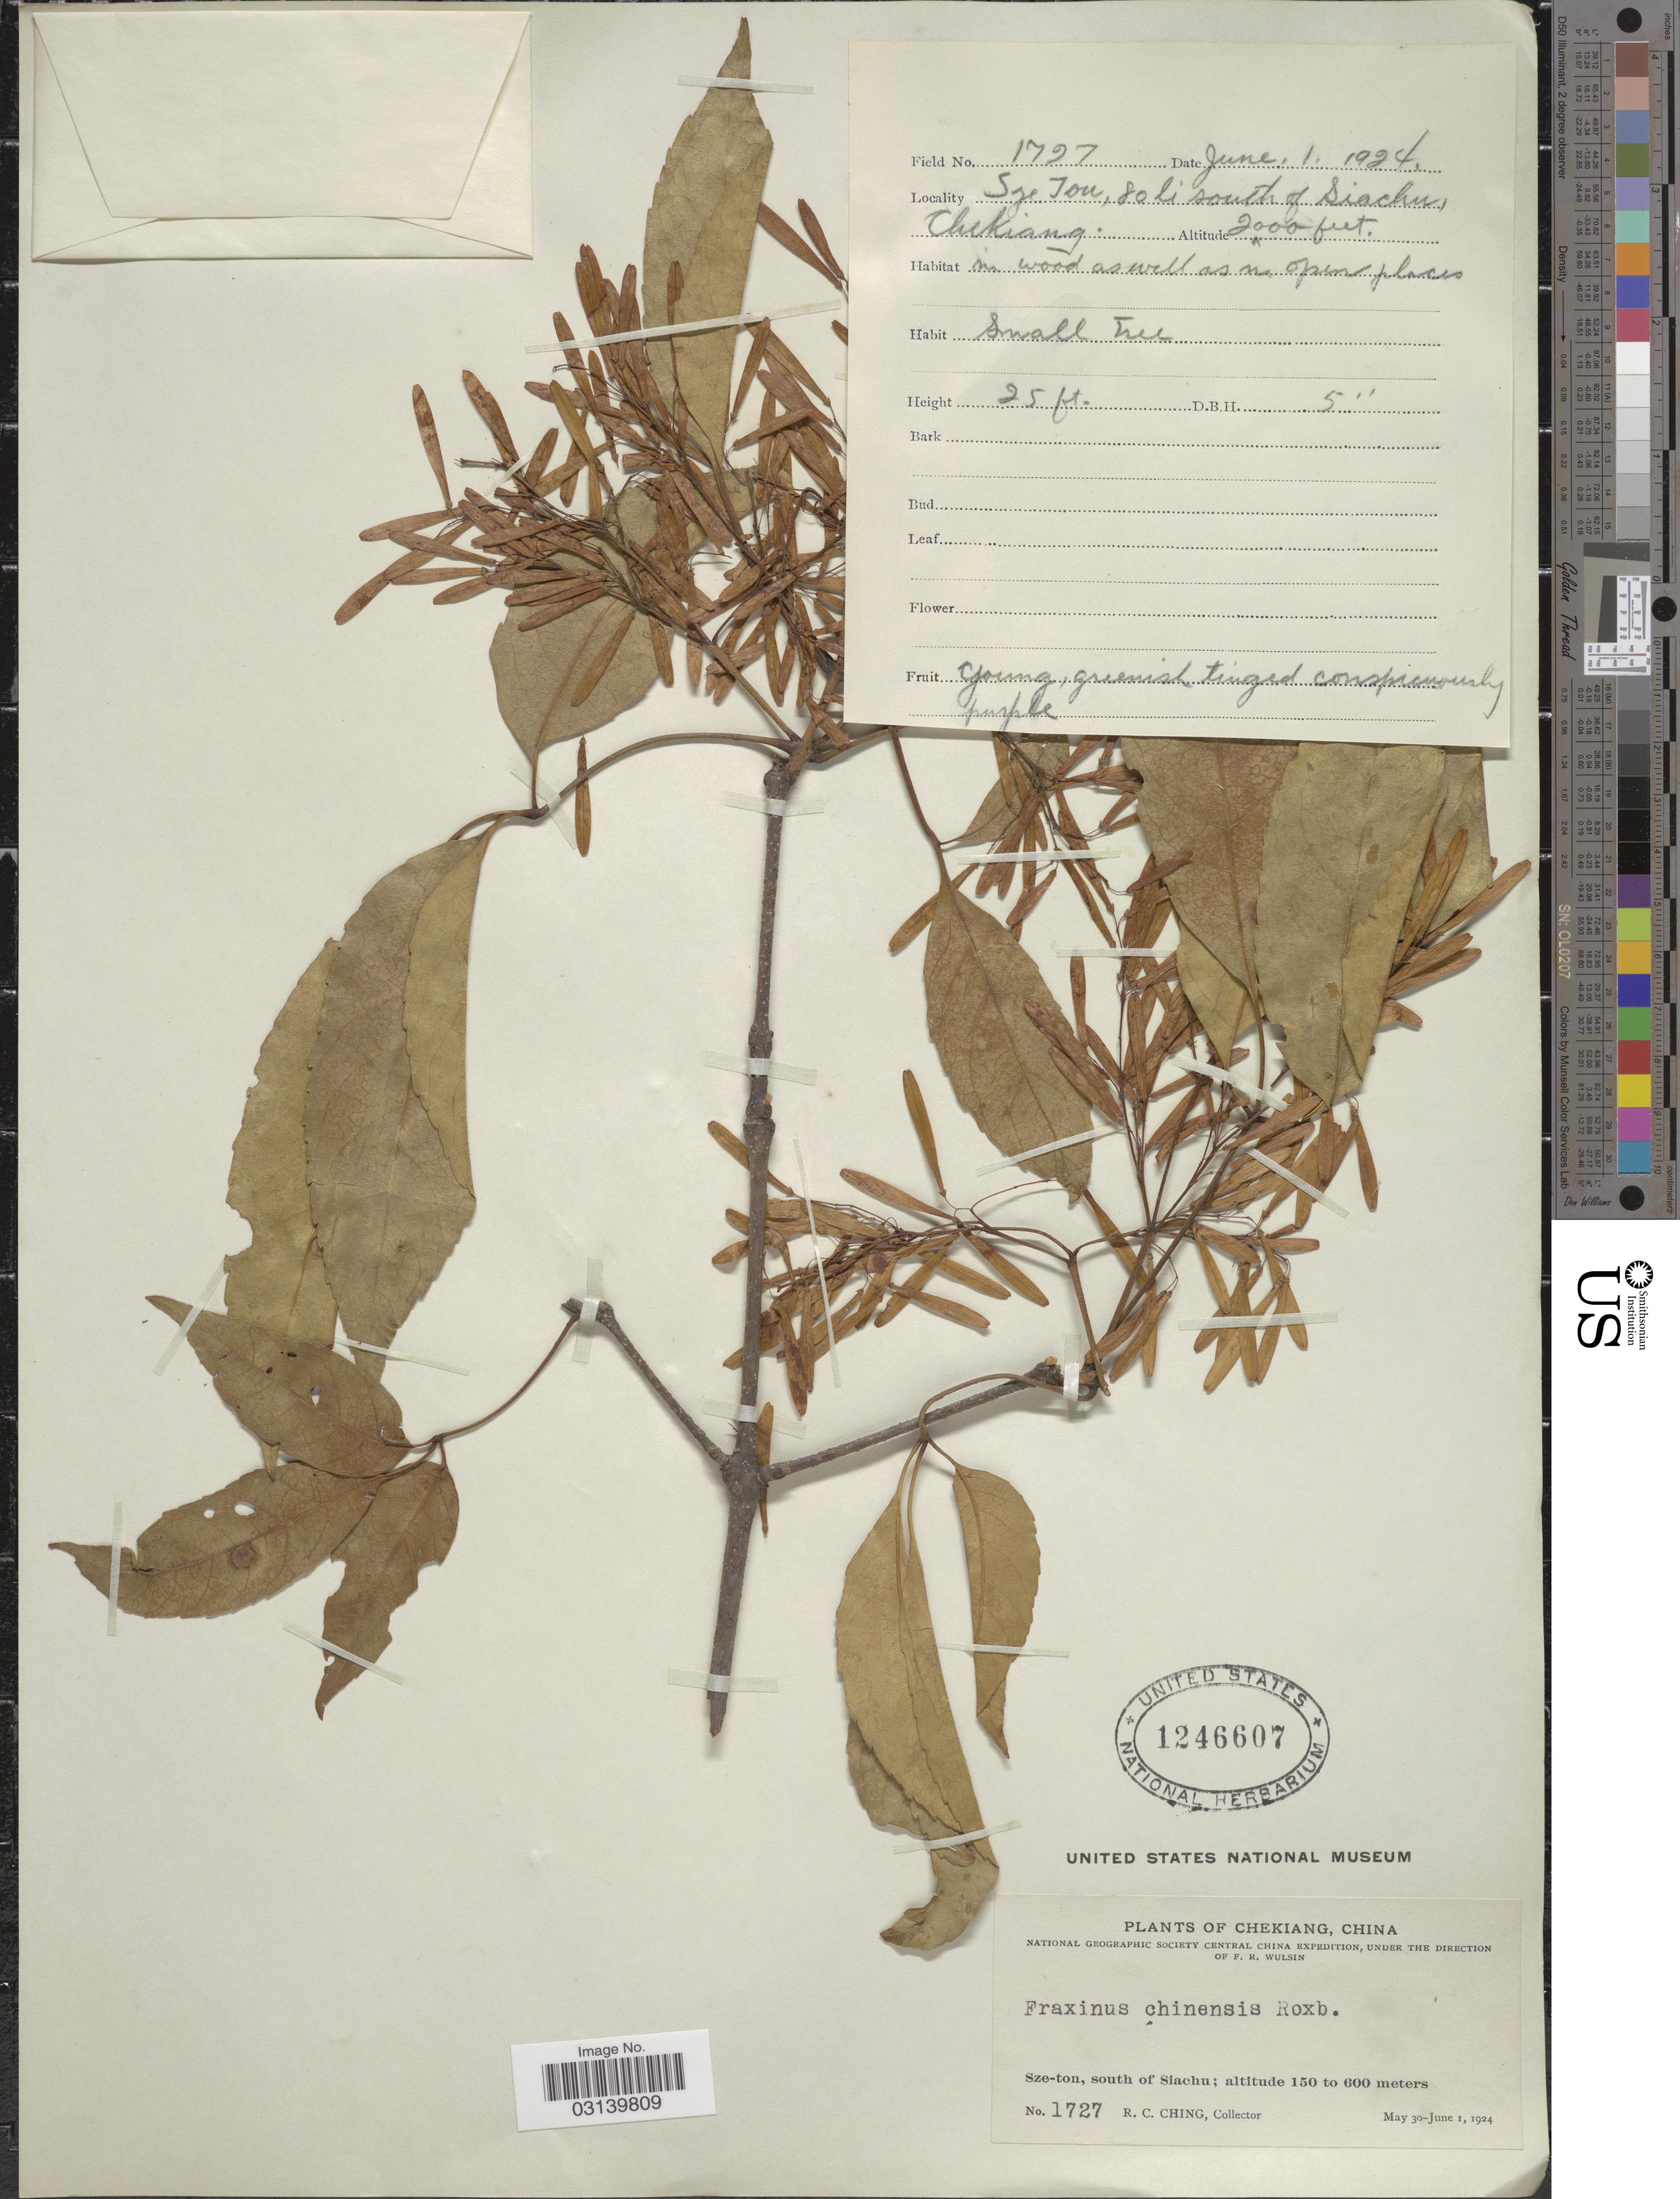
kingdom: Plantae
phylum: Tracheophyta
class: Magnoliopsida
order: Lamiales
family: Oleaceae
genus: Fraxinus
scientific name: Fraxinus chinensis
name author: Roxb.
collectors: R. C. Ching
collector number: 1727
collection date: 1924-06-01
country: China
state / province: Zhejiang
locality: Chekiang. Sze-ton, south of Siachu. 80 km south of Siachu.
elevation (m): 610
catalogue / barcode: US 1246607